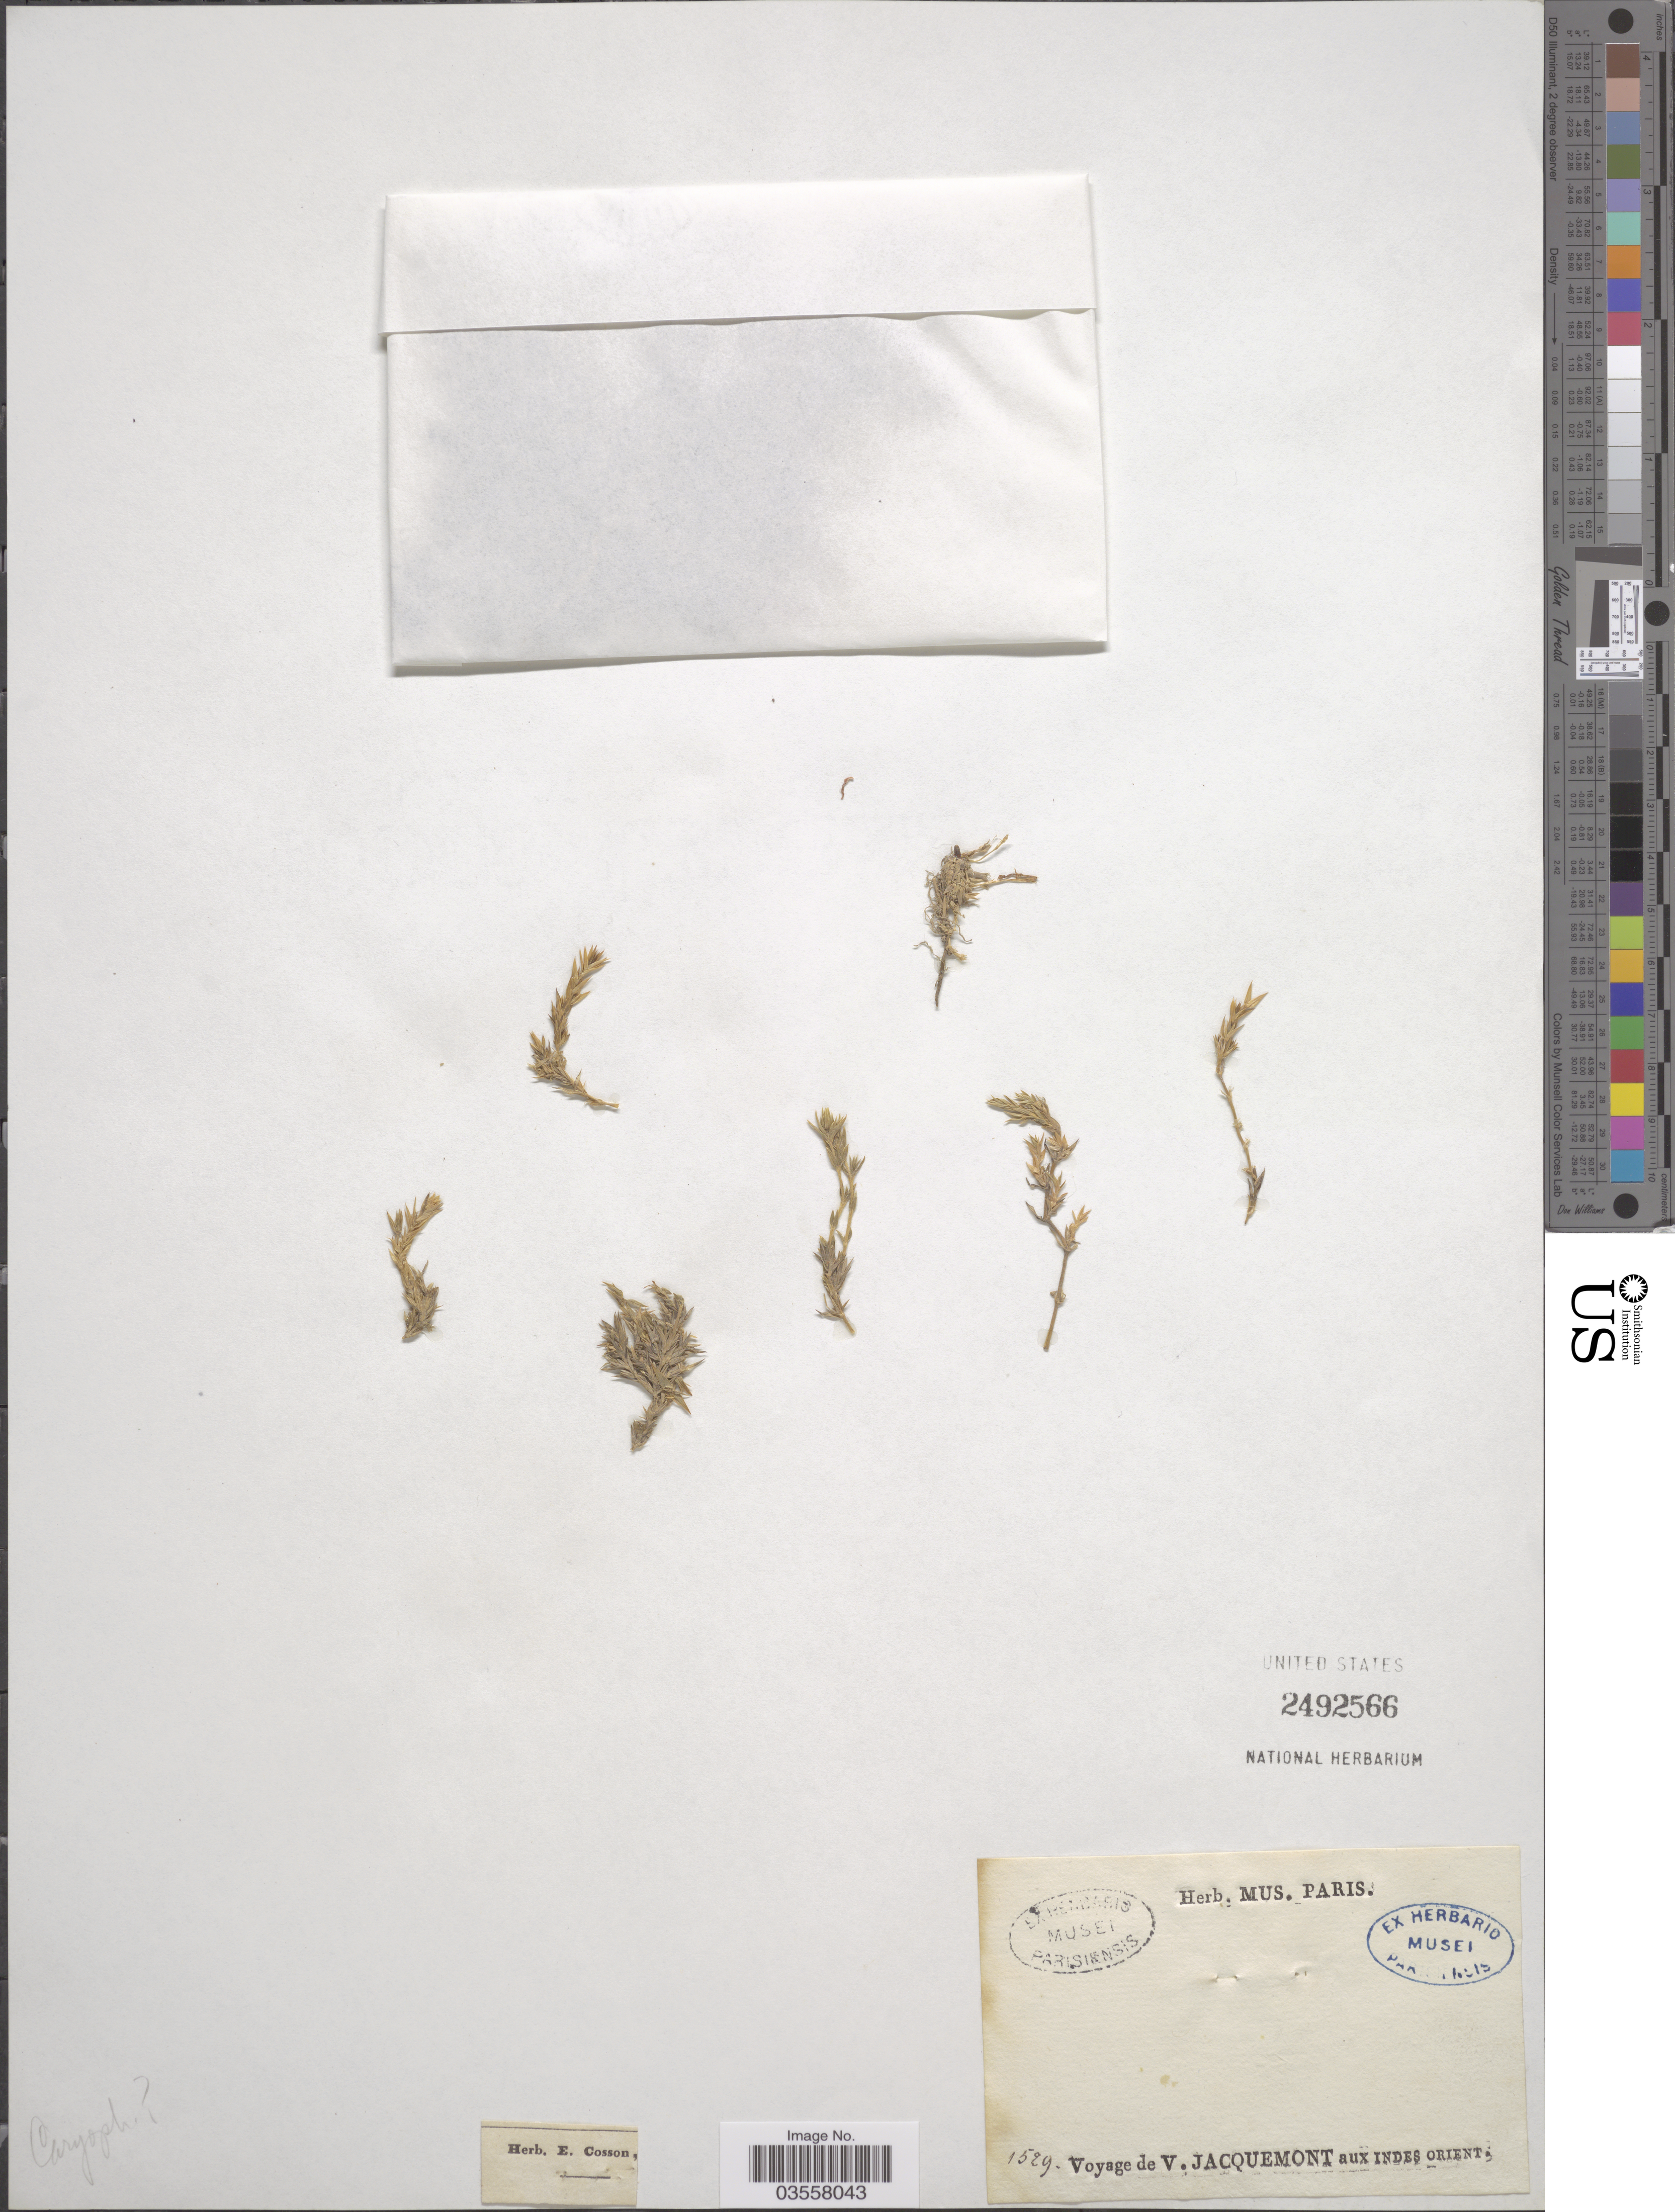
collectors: V. Jacquemont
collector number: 1529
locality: Aux Indes Orient.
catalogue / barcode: US 2492566